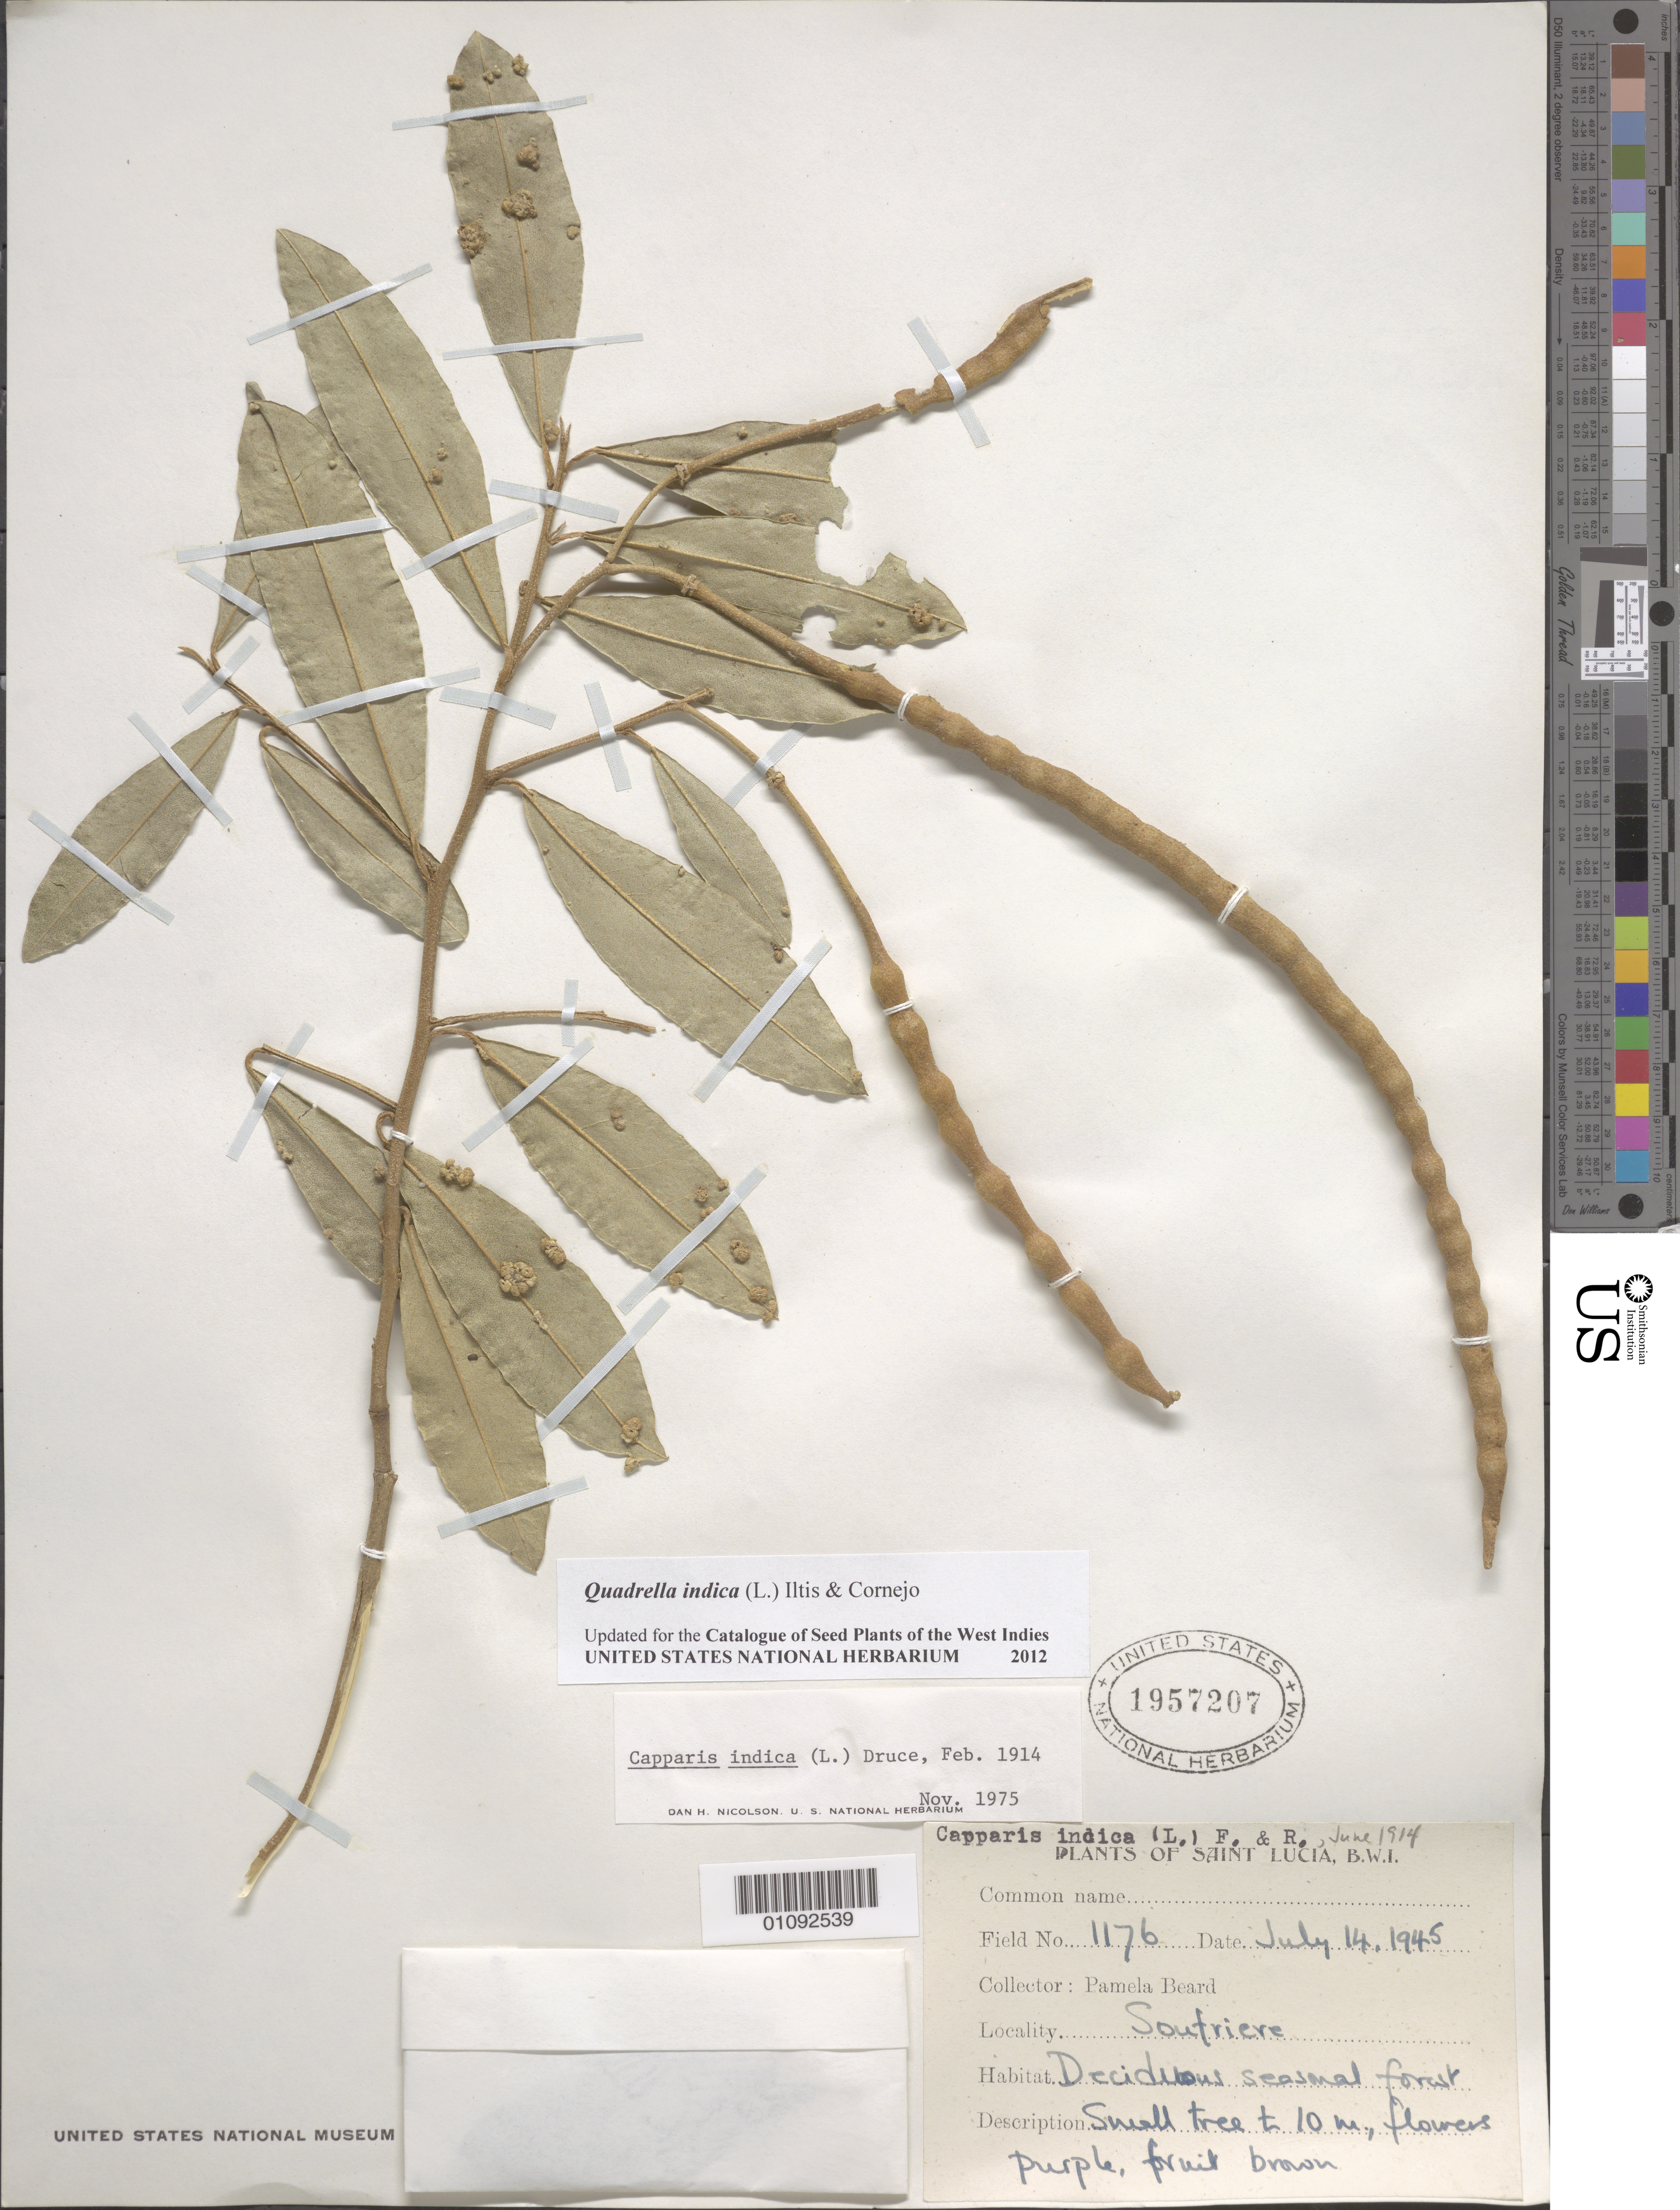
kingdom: Plantae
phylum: Tracheophyta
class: Magnoliopsida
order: Brassicales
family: Capparaceae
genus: Quadrella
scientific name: Quadrella indica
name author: (L.) Iltis & Cornejo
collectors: P. Beard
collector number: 1176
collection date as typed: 14 Jul 1945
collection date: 1945-07-14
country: St. Lucia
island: St. Lucia I.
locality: Soufriere.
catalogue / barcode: US 1957207